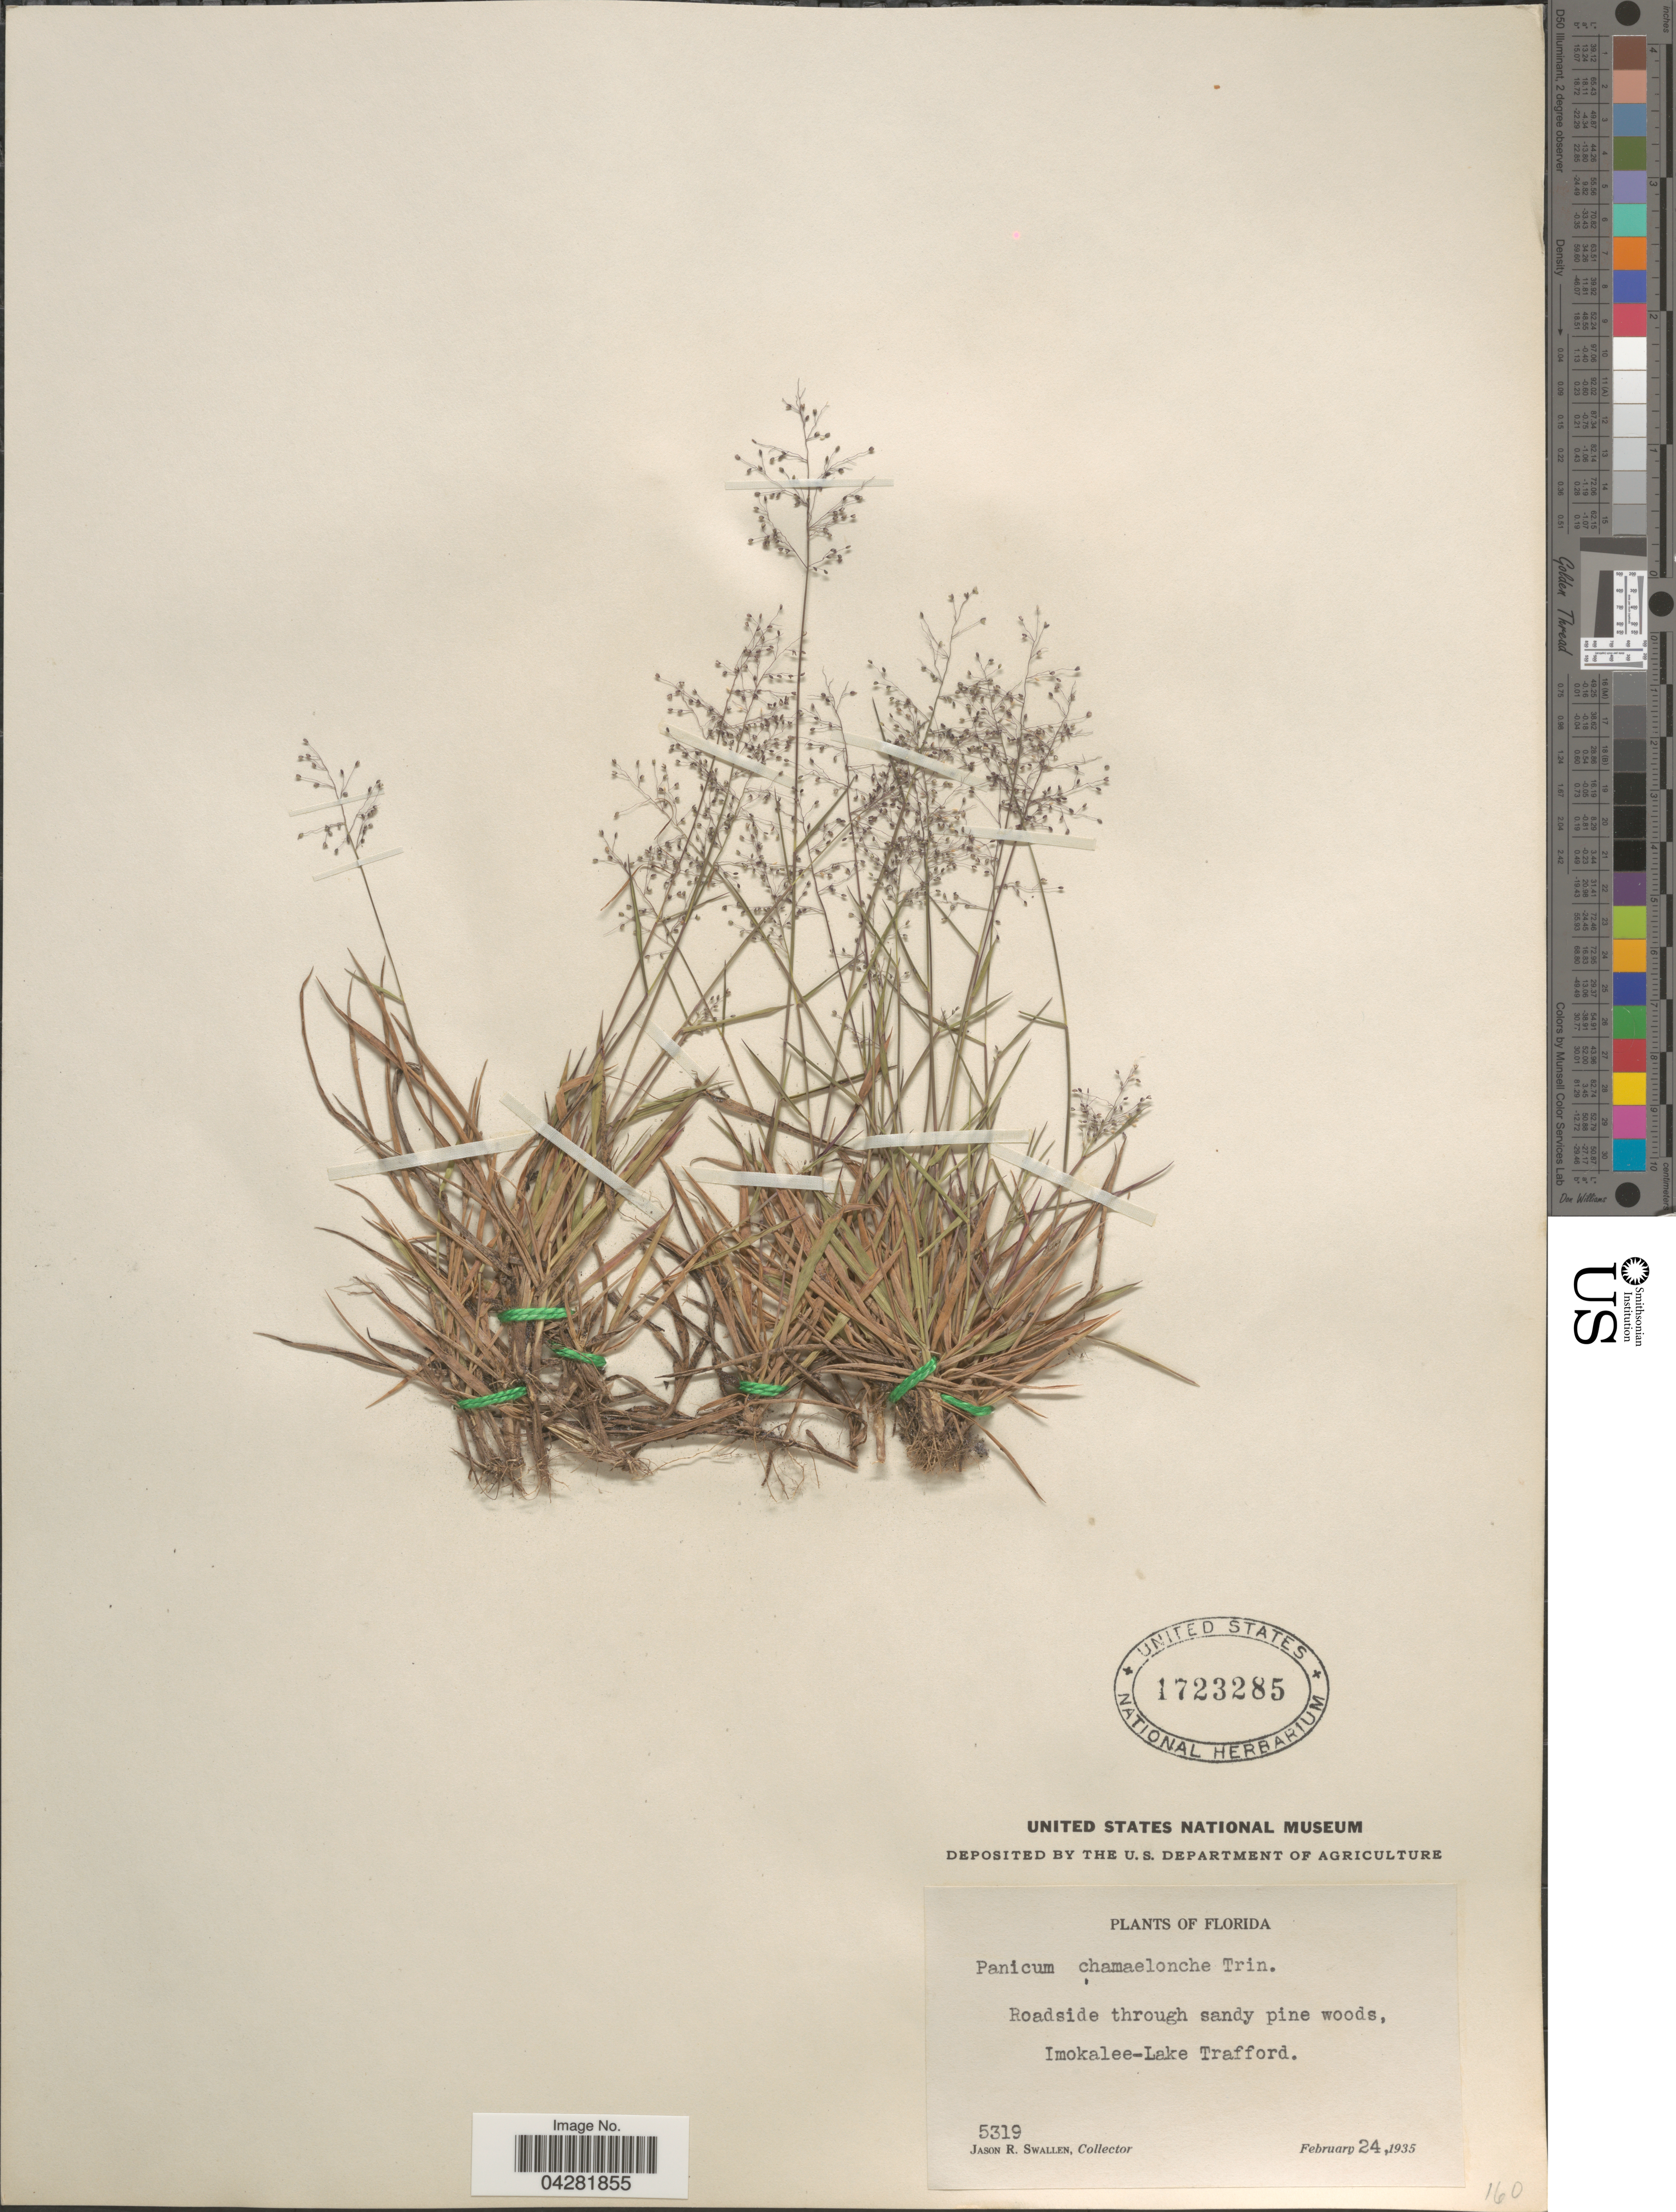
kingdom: Plantae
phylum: Tracheophyta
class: Liliopsida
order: Poales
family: Poaceae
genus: Dichanthelium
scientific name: Dichanthelium ensifolium var. ensifolium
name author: (Baldwin ex Elliot) Gould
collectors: J. R. Swallen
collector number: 5319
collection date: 1935-02-24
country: United States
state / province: Florida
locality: Roadside through sandy pine woods, Imokalee - Lake Trafford.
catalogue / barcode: US 1723285